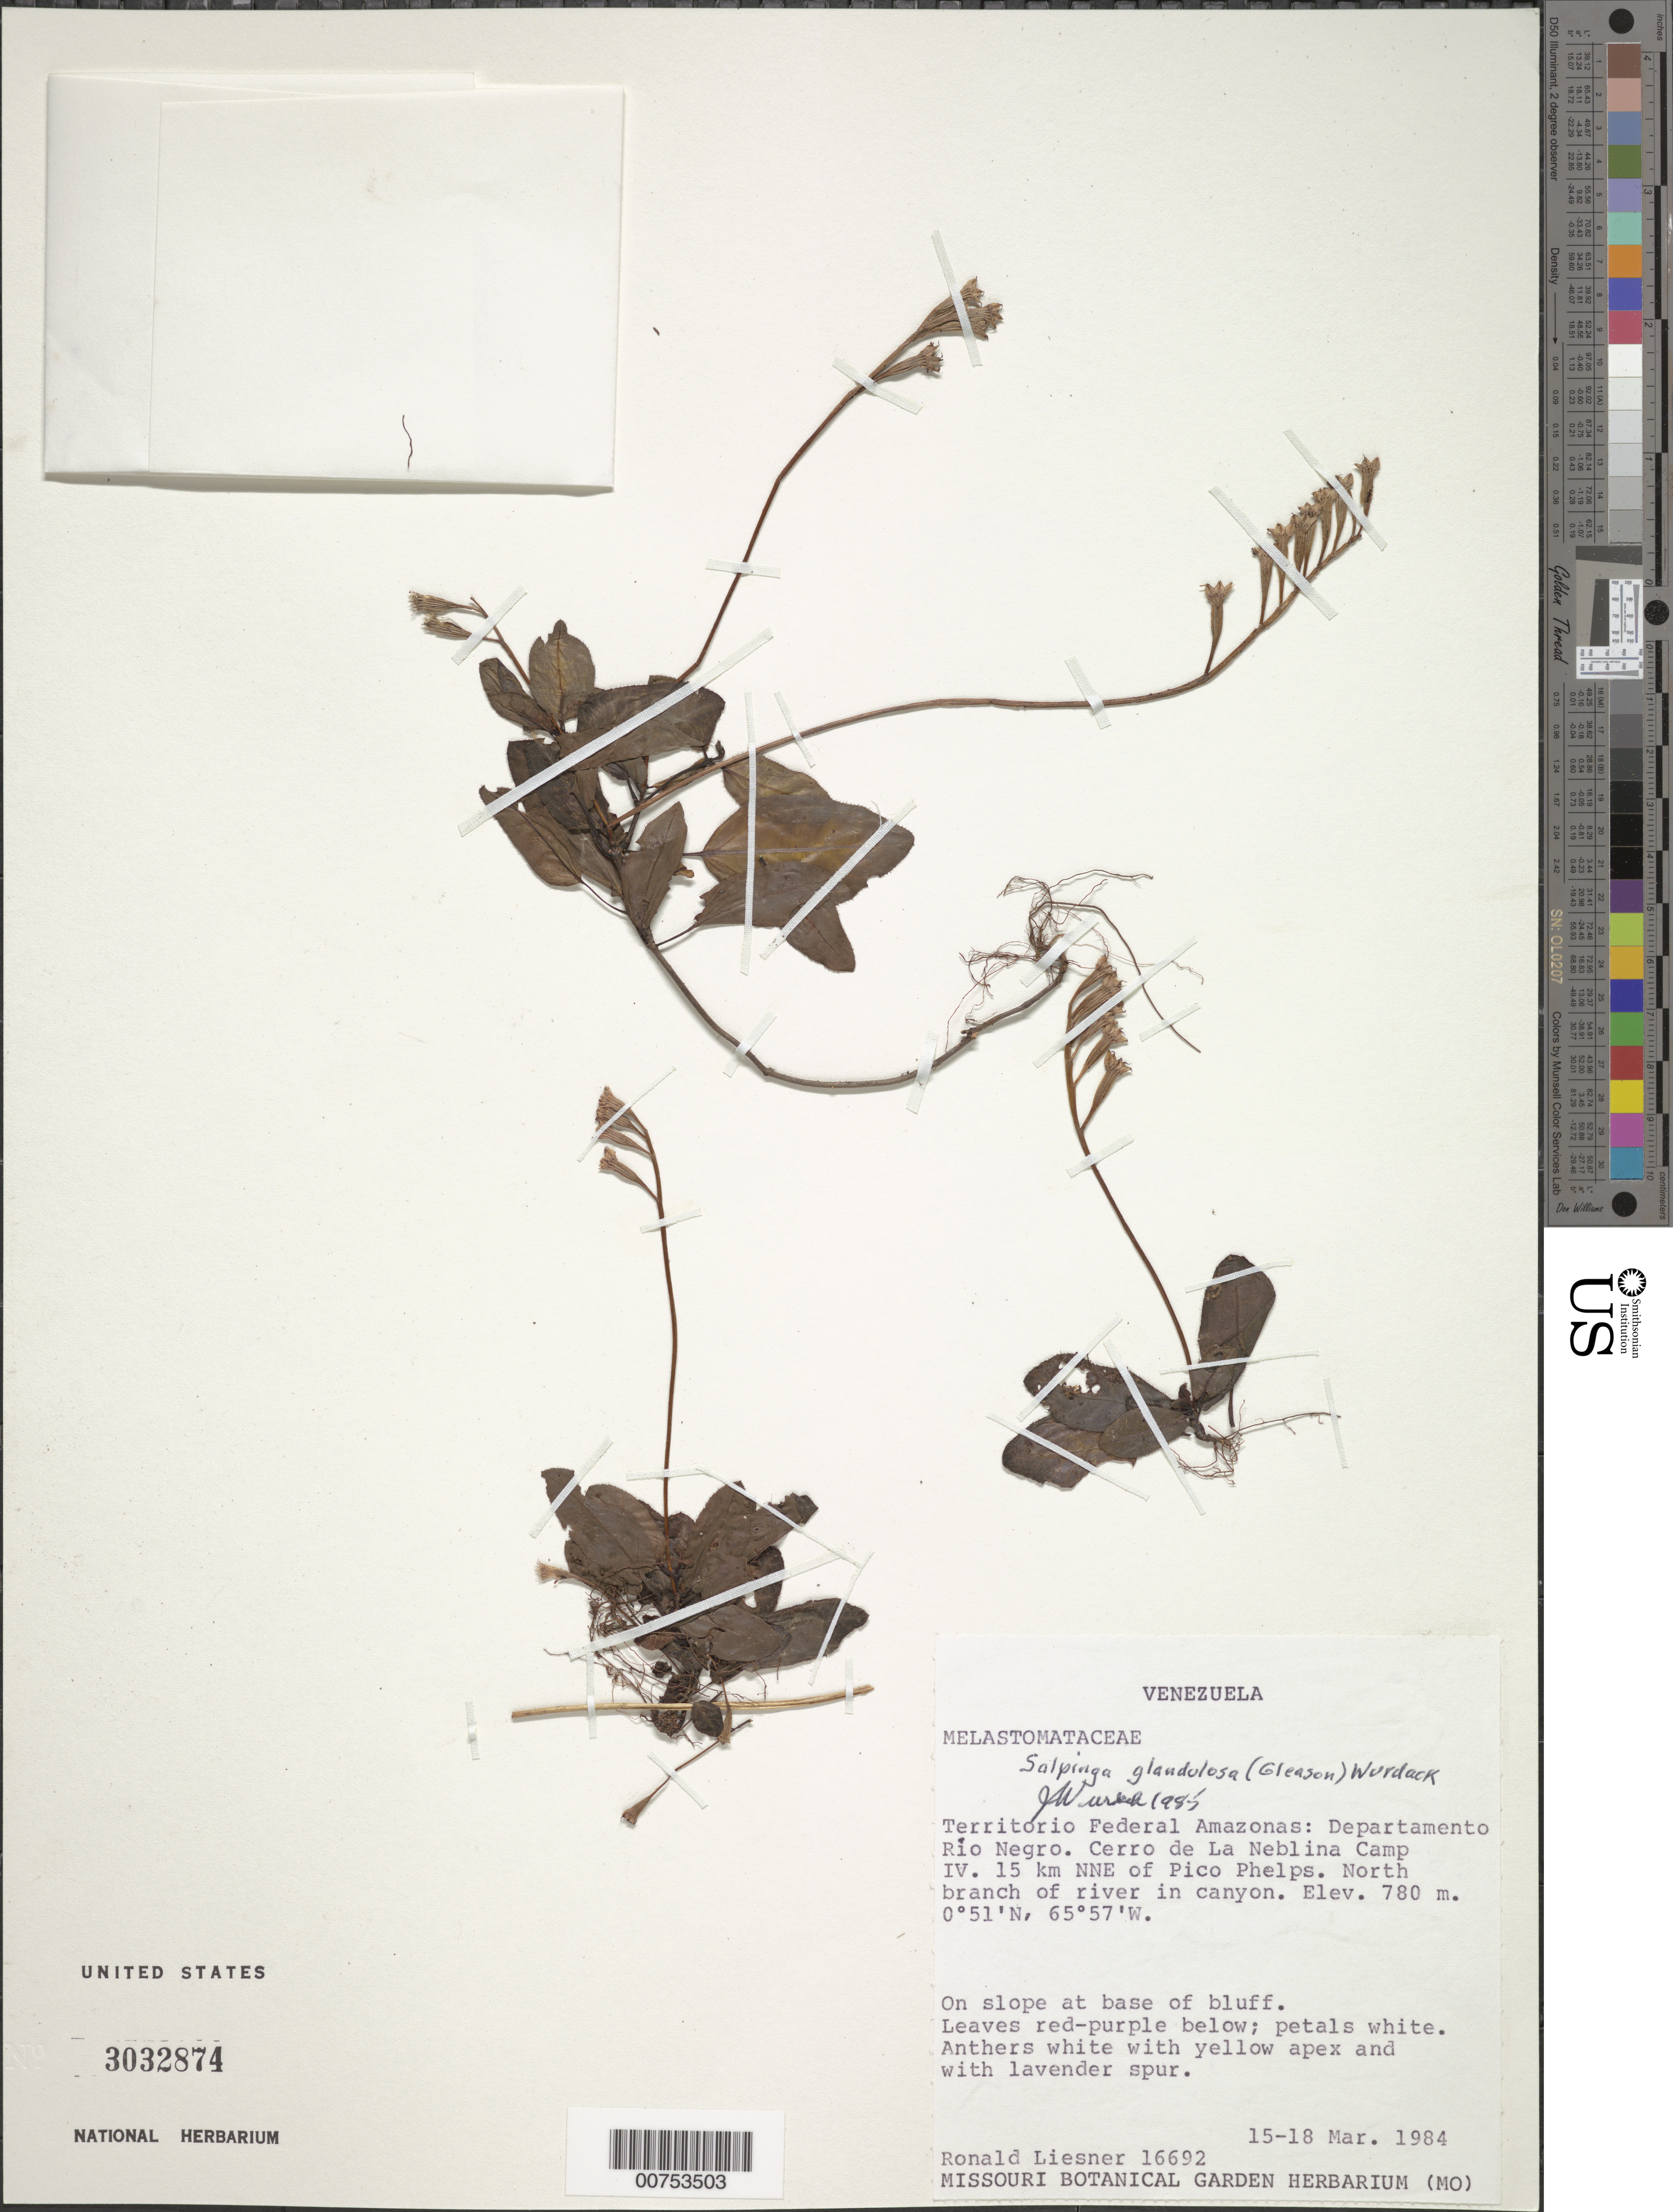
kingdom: Plantae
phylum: Tracheophyta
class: Magnoliopsida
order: Myrtales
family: Melastomataceae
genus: Salpinga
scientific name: Salpinga glandulosa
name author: (Gleason) Wurdack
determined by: Wurdack, John J., (US), US (UNITED STATES)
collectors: R. L. Liesner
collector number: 16692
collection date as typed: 15-Mar-84 to 18-Mar-84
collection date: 1984-03-15/1984-03-18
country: Venezuela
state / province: Amazonas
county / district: Río Negro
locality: Cerro de La Neblina Camp IV, 15 km NNE of Pico Phelps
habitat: Slope at base of bluff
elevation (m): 780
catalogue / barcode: US 3032874